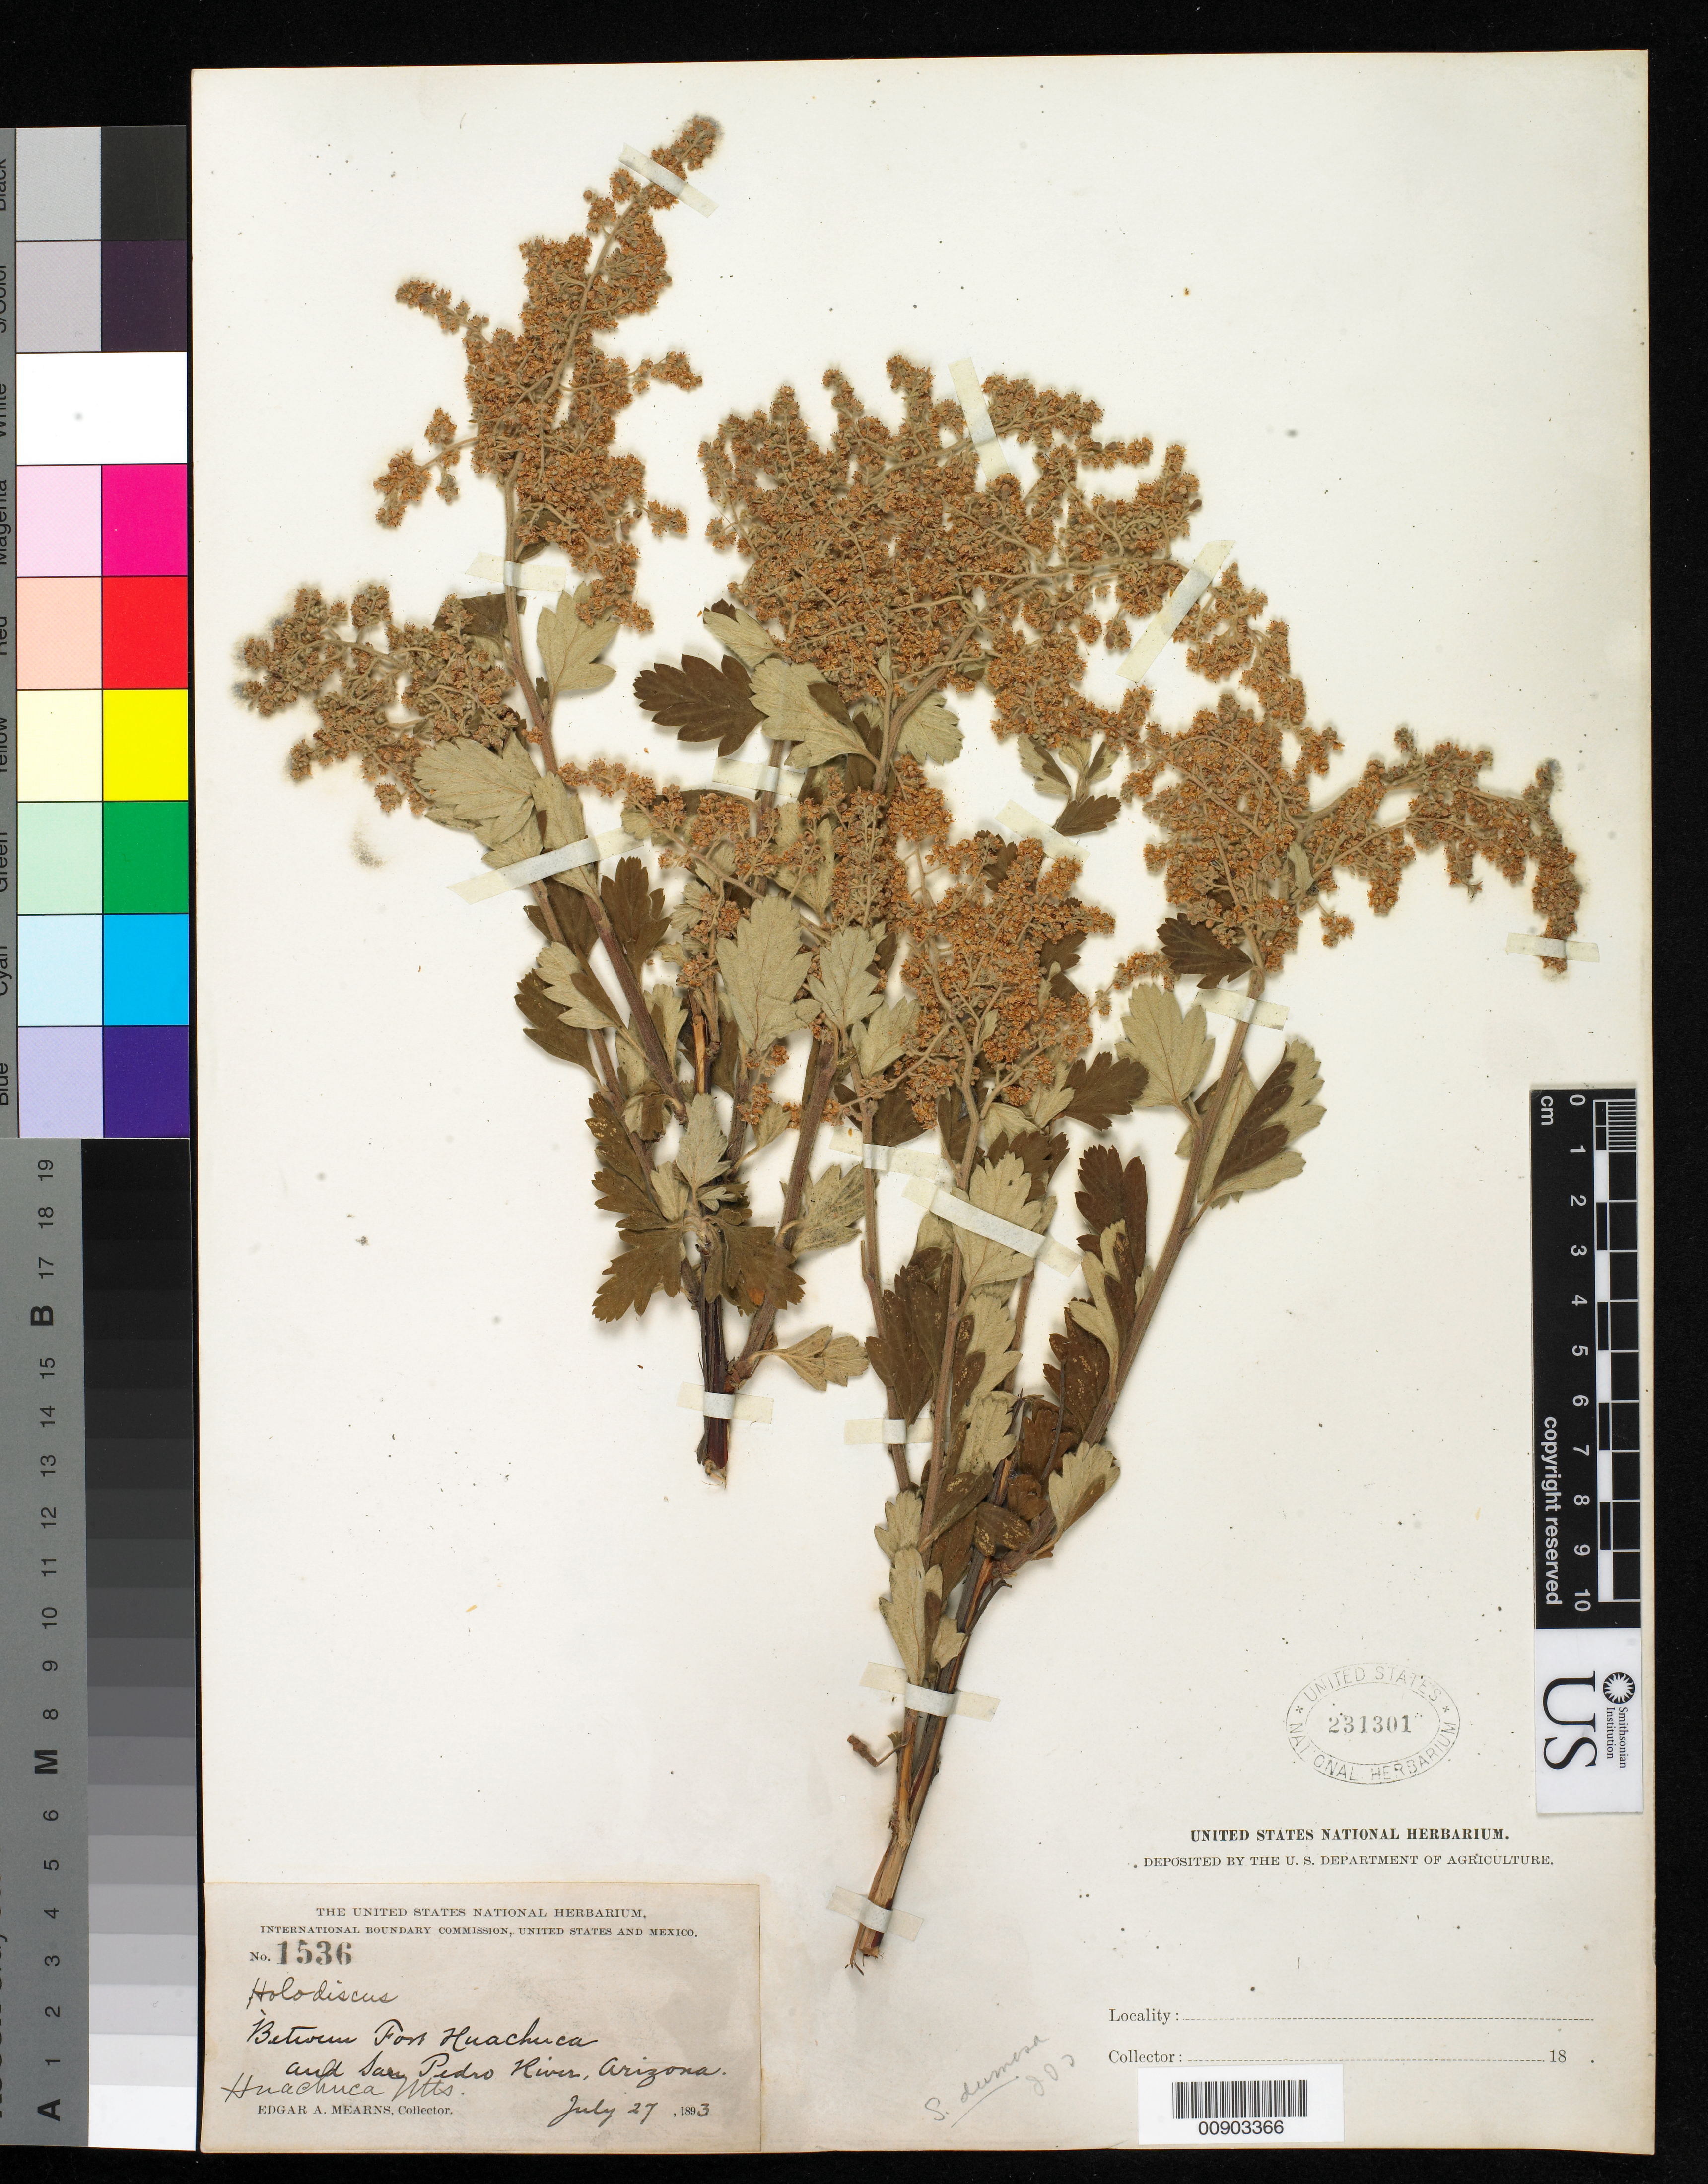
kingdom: Plantae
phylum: Tracheophyta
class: Magnoliopsida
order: Rosales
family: Rosaceae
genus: Holodiscus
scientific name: Holodiscus discolor var. dumosus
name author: Maxim. ex J.M. Coult.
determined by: Strong, Mark T., (BOT), Smithsonian Institution - National Museum of Natural History (UNITED STATES)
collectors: E. A. Mearns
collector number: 1536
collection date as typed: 27 Jul 1893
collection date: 1893-07-27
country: United States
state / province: Arizona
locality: Between Fort Huachuca and San Pedro River, Huachuca Mts.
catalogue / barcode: US 231301